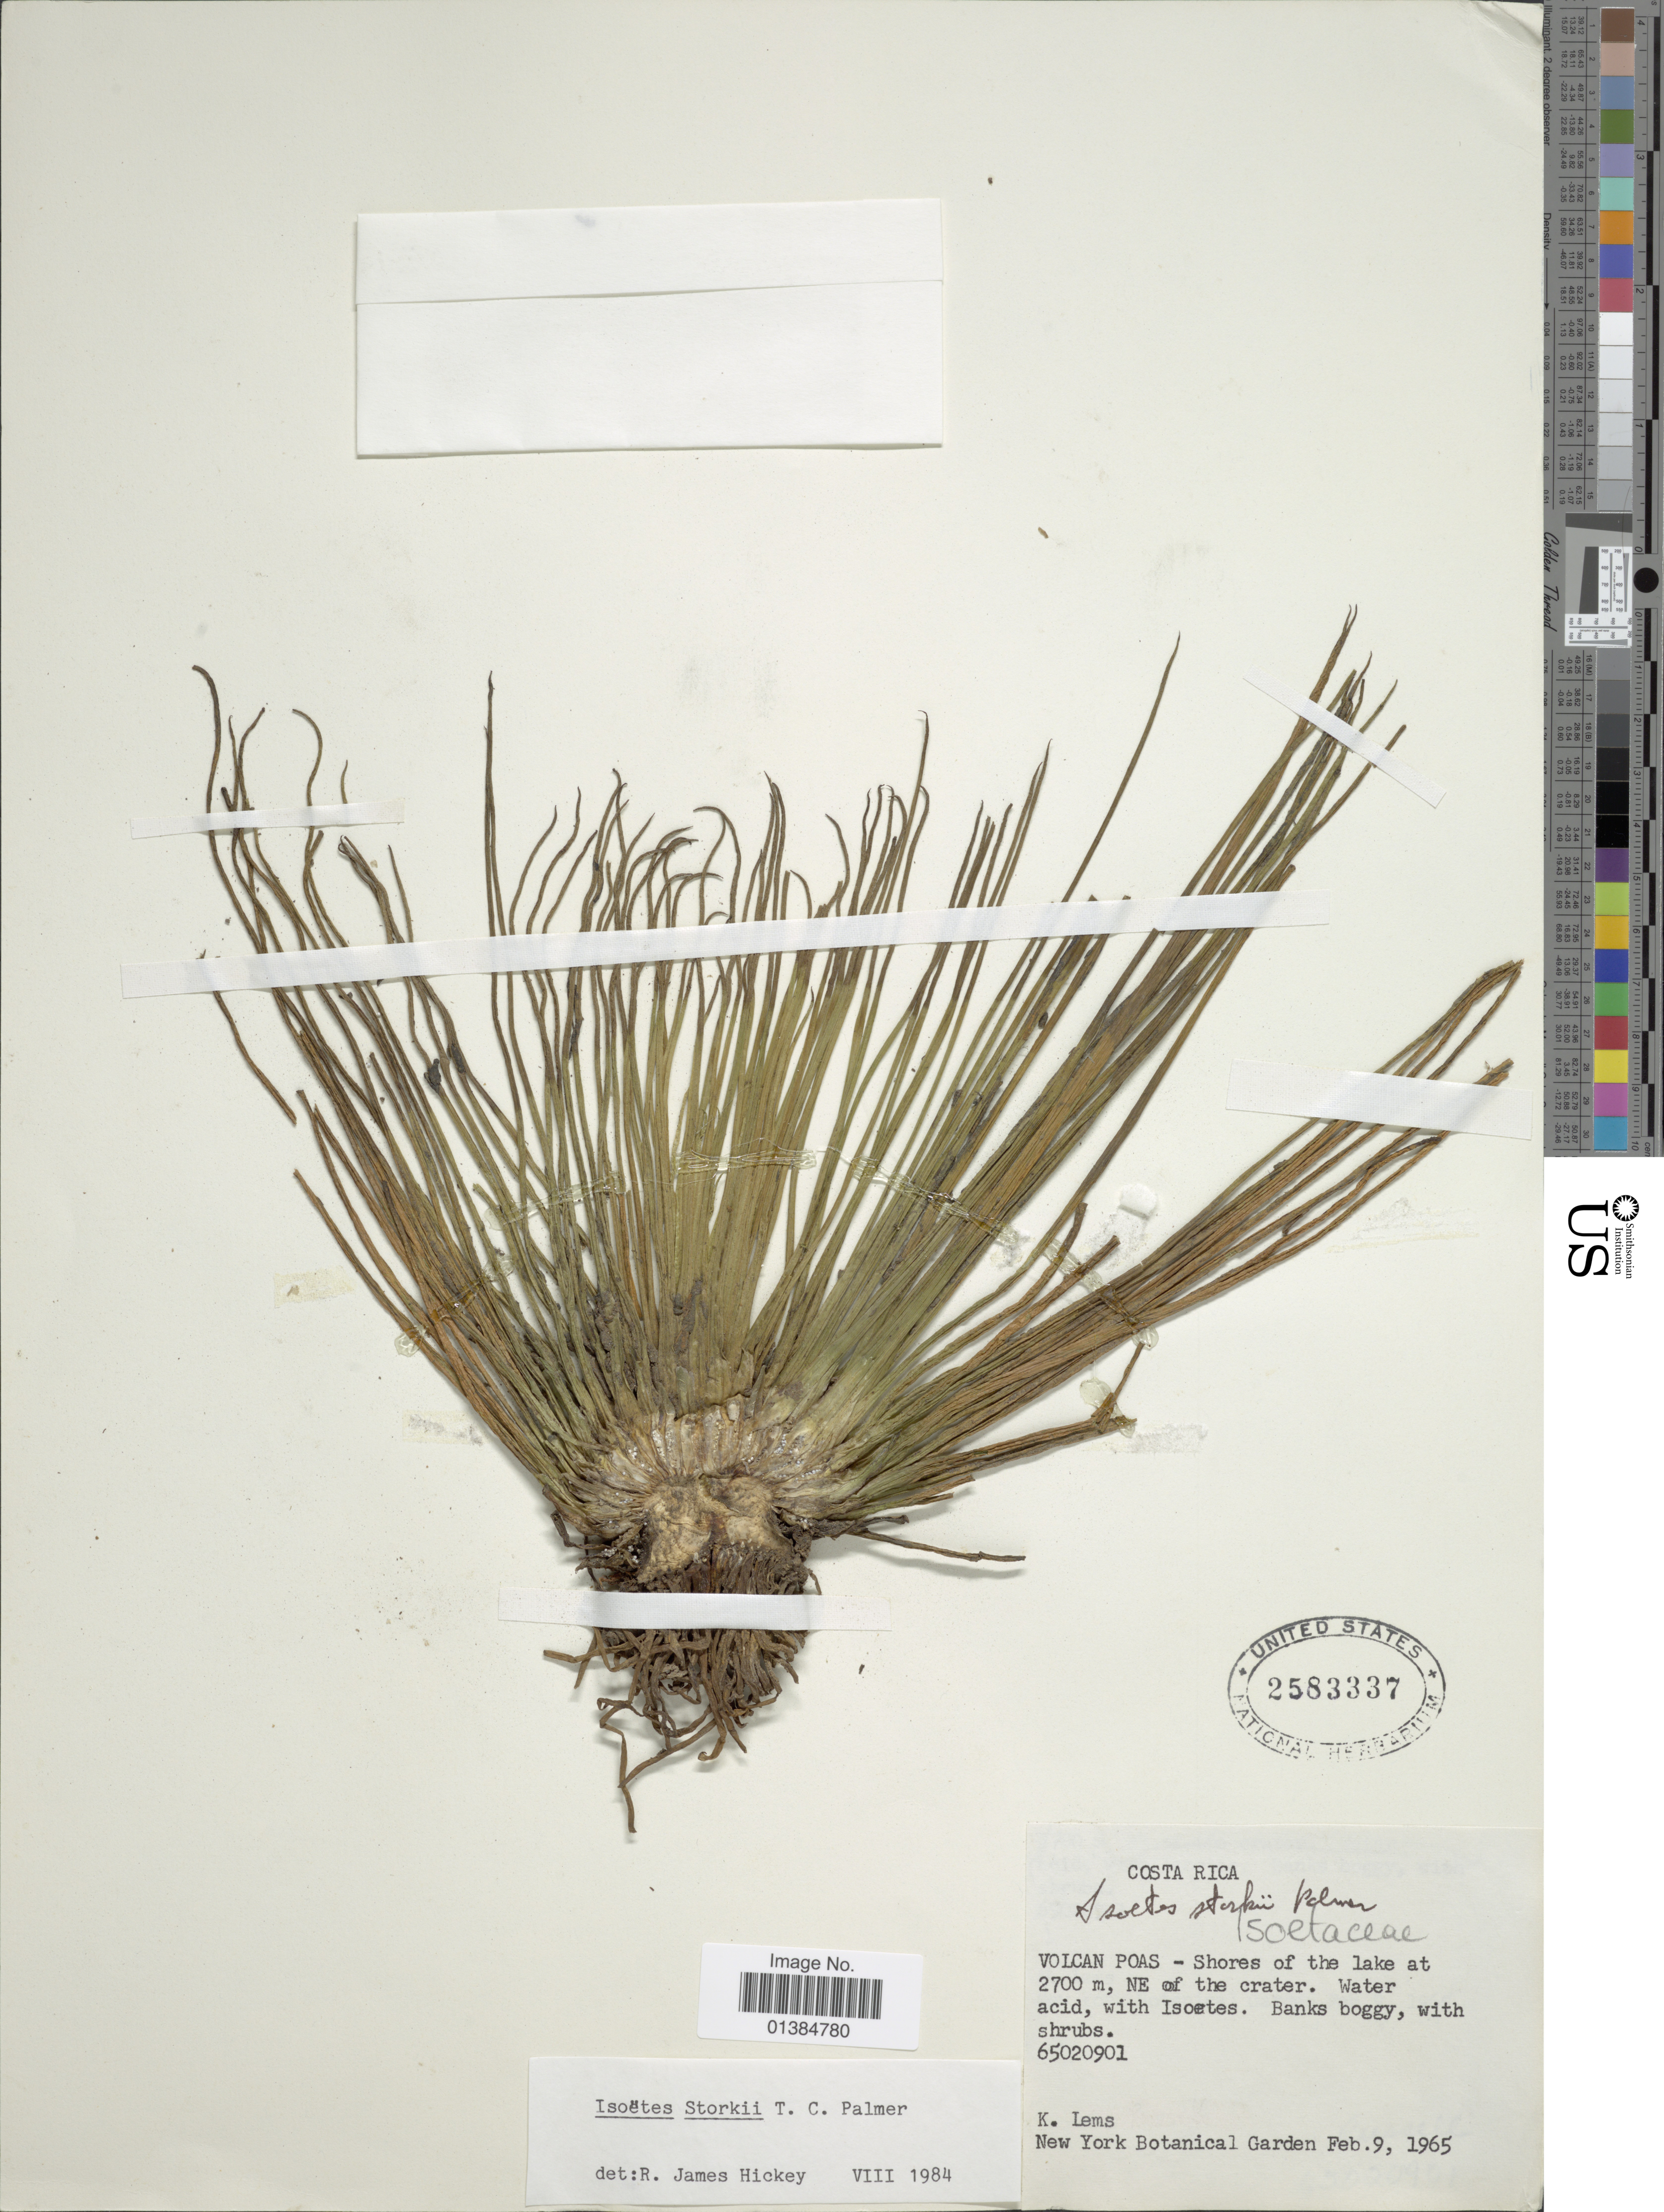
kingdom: Plantae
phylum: Tracheophyta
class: Lycopodiopsida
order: Isoetales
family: Isoetaceae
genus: Isoetes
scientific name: Isoetes storkii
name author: T.C. Palmer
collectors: K. Lems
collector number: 65020901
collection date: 1965-02-09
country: Costa Rica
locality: Volcan Poas- Shores of the lake, NE of the crater.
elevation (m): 2700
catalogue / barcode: US 2583337